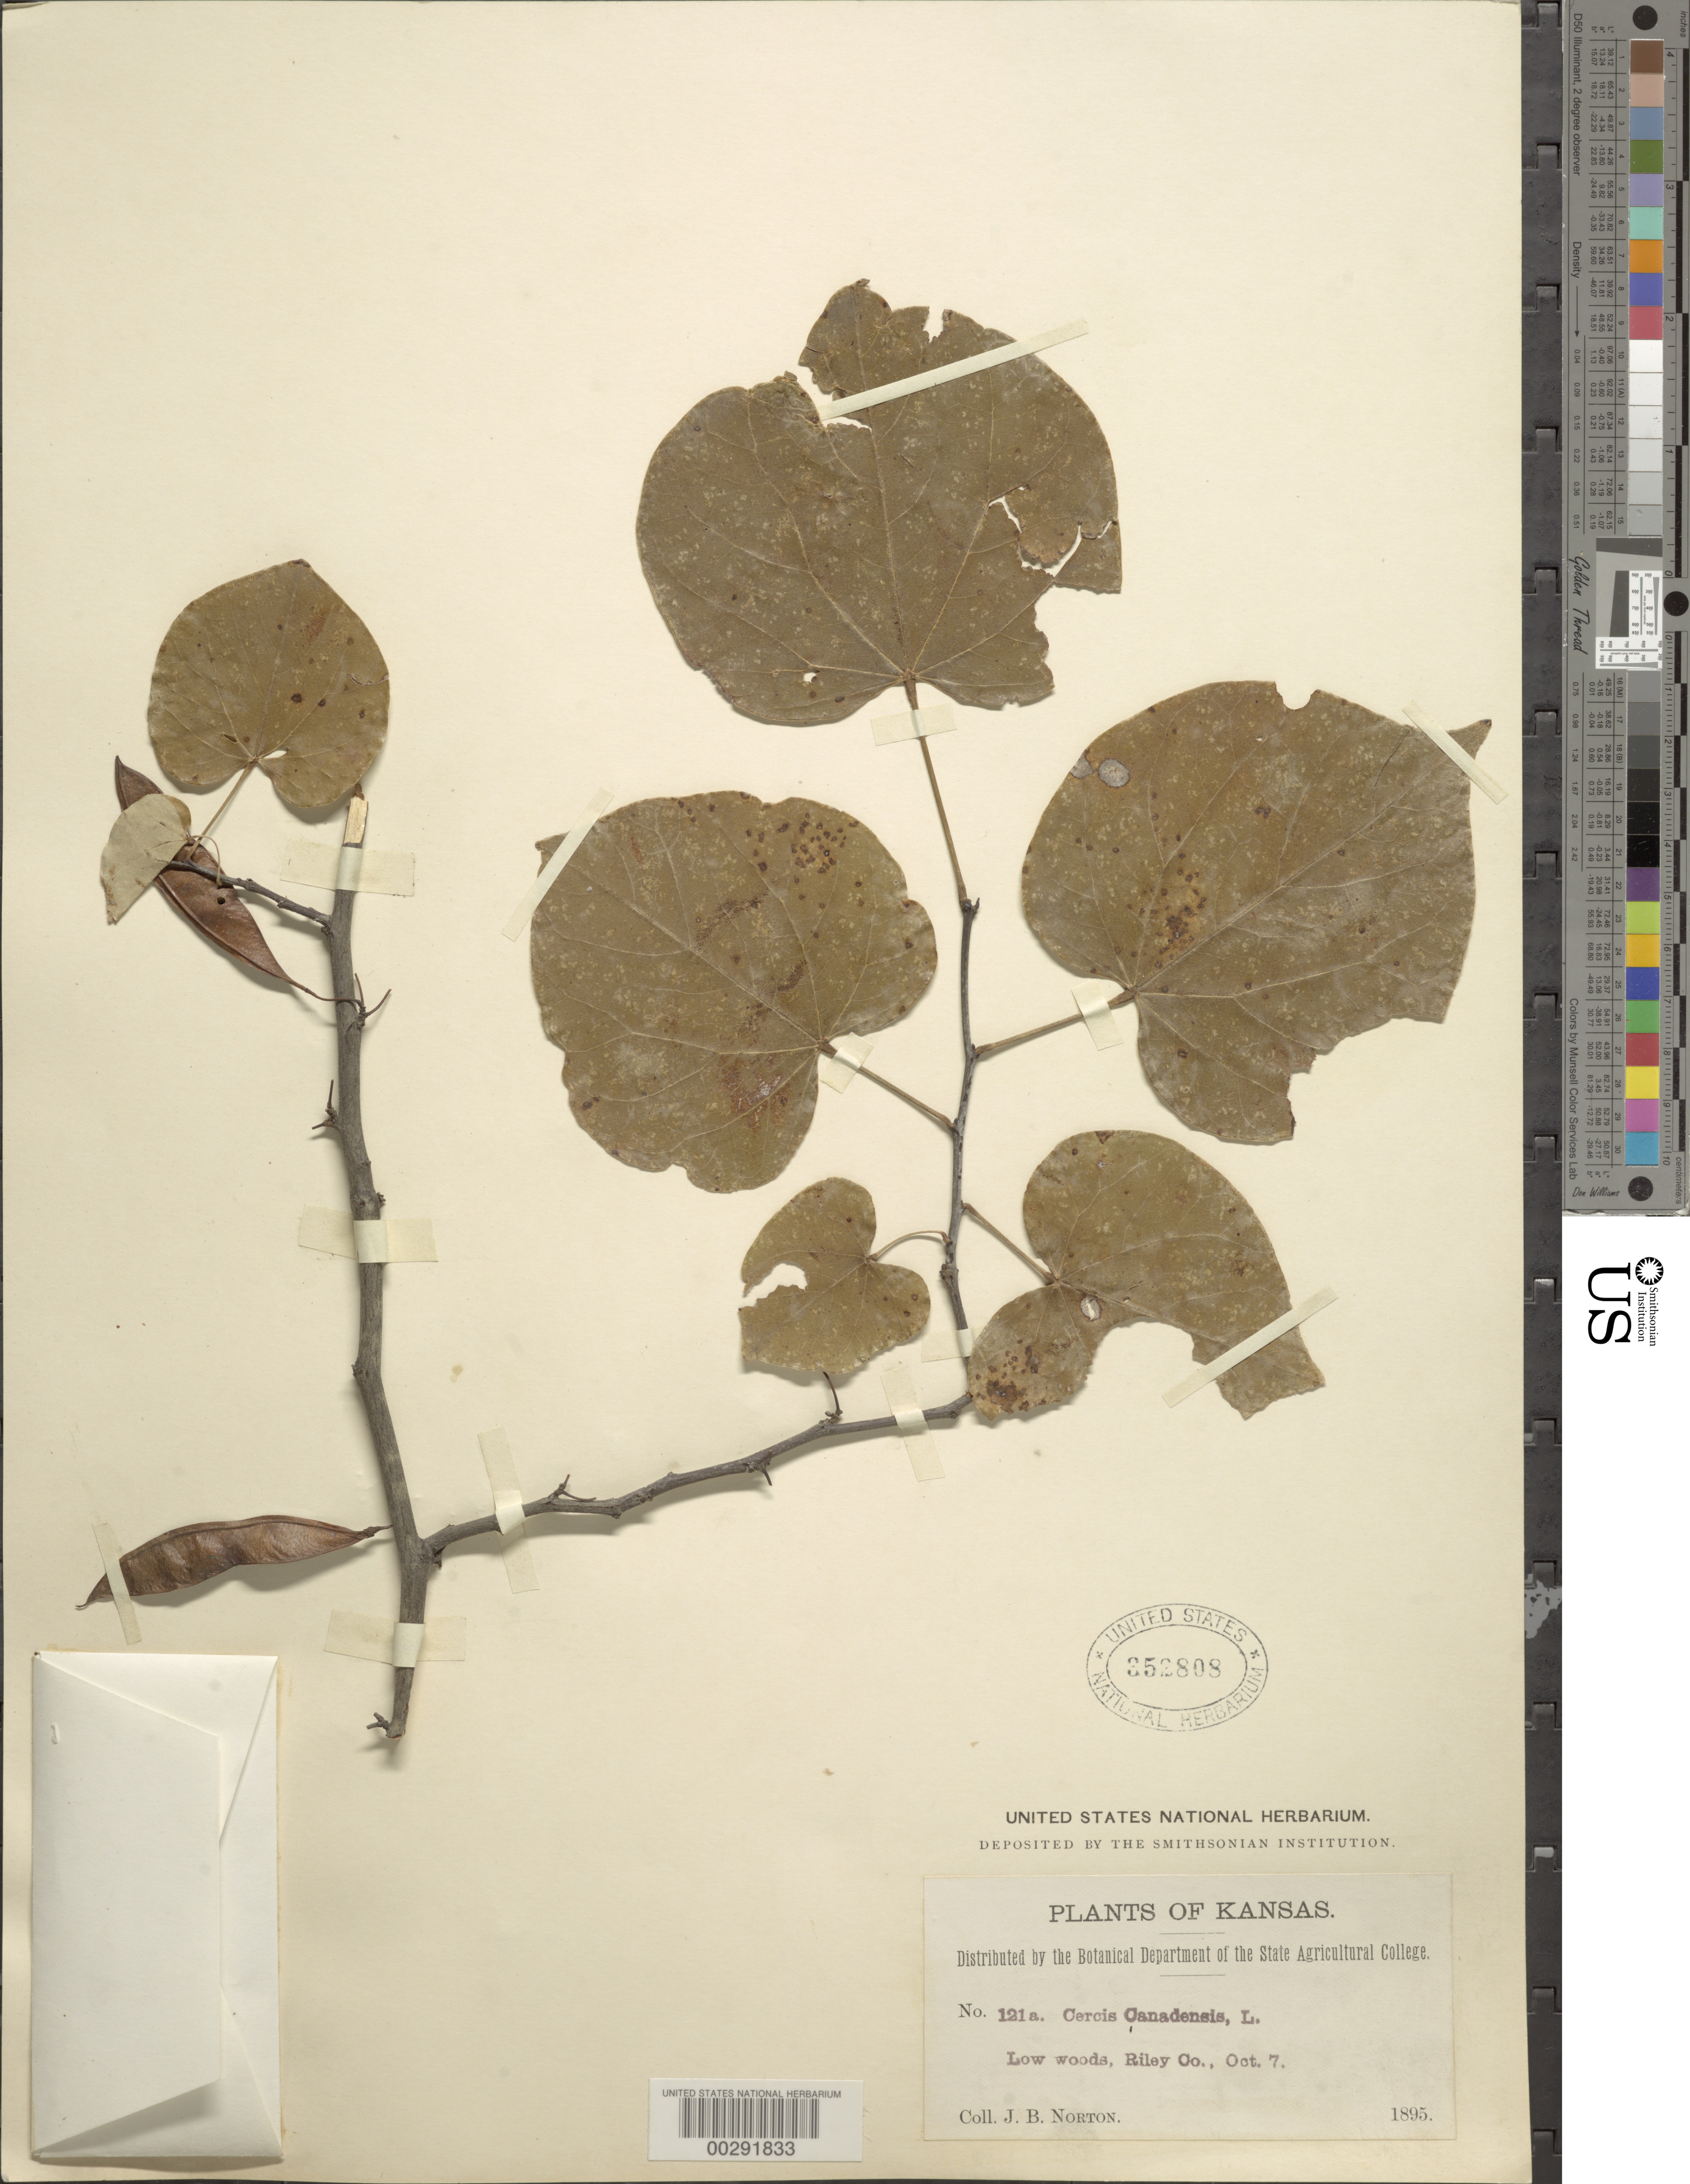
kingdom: Plantae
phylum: Tracheophyta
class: Magnoliopsida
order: Fabales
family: Fabaceae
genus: Cercis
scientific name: Cercis canadensis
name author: L.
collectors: J. Norton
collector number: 121a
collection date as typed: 07 Oct 1895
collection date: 1895-10-07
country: United States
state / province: Kansas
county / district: Riley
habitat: Low woods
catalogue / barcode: US 352808